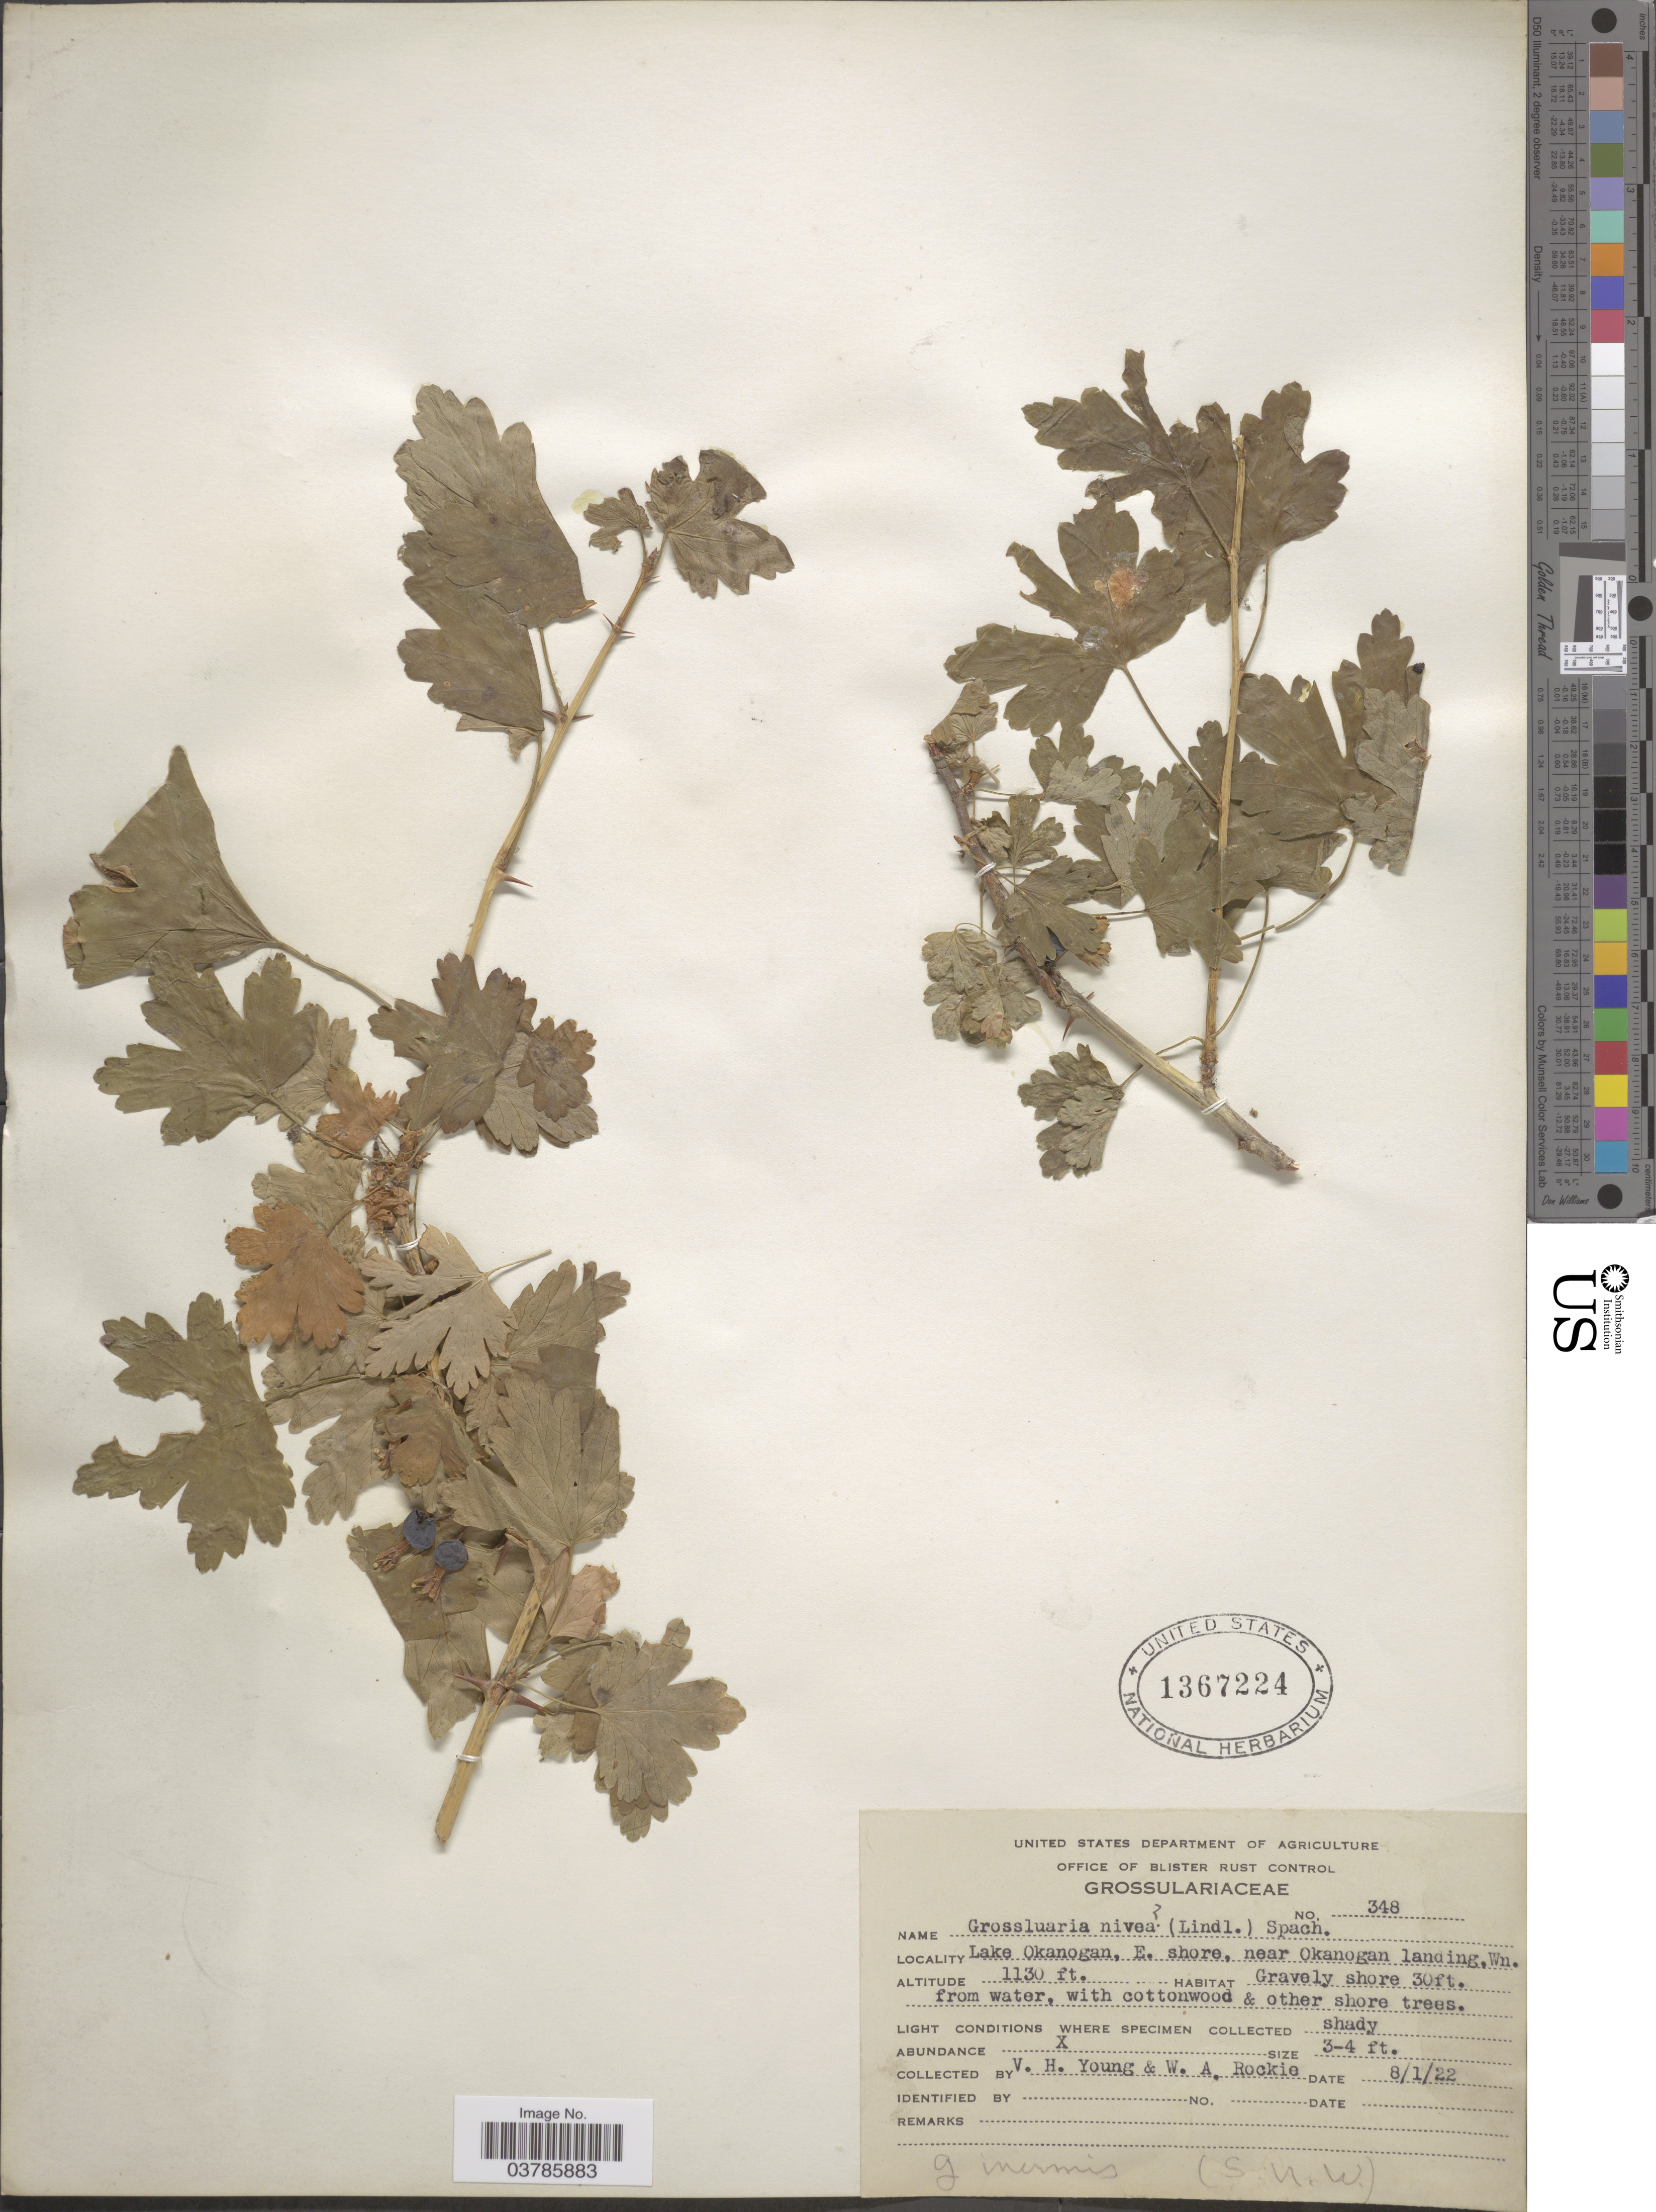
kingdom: Plantae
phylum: Tracheophyta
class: Magnoliopsida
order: Saxifragales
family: Grossulariaceae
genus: Ribes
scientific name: Ribes inerme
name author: Rydb.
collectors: V. Young & W. Rockie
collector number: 348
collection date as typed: Transcribed d/m/y: 1/8/22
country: United States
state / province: Washington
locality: Lake Okanogan, E. shore, near Okanogan landing, Wn.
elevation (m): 344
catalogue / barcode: US 1367224